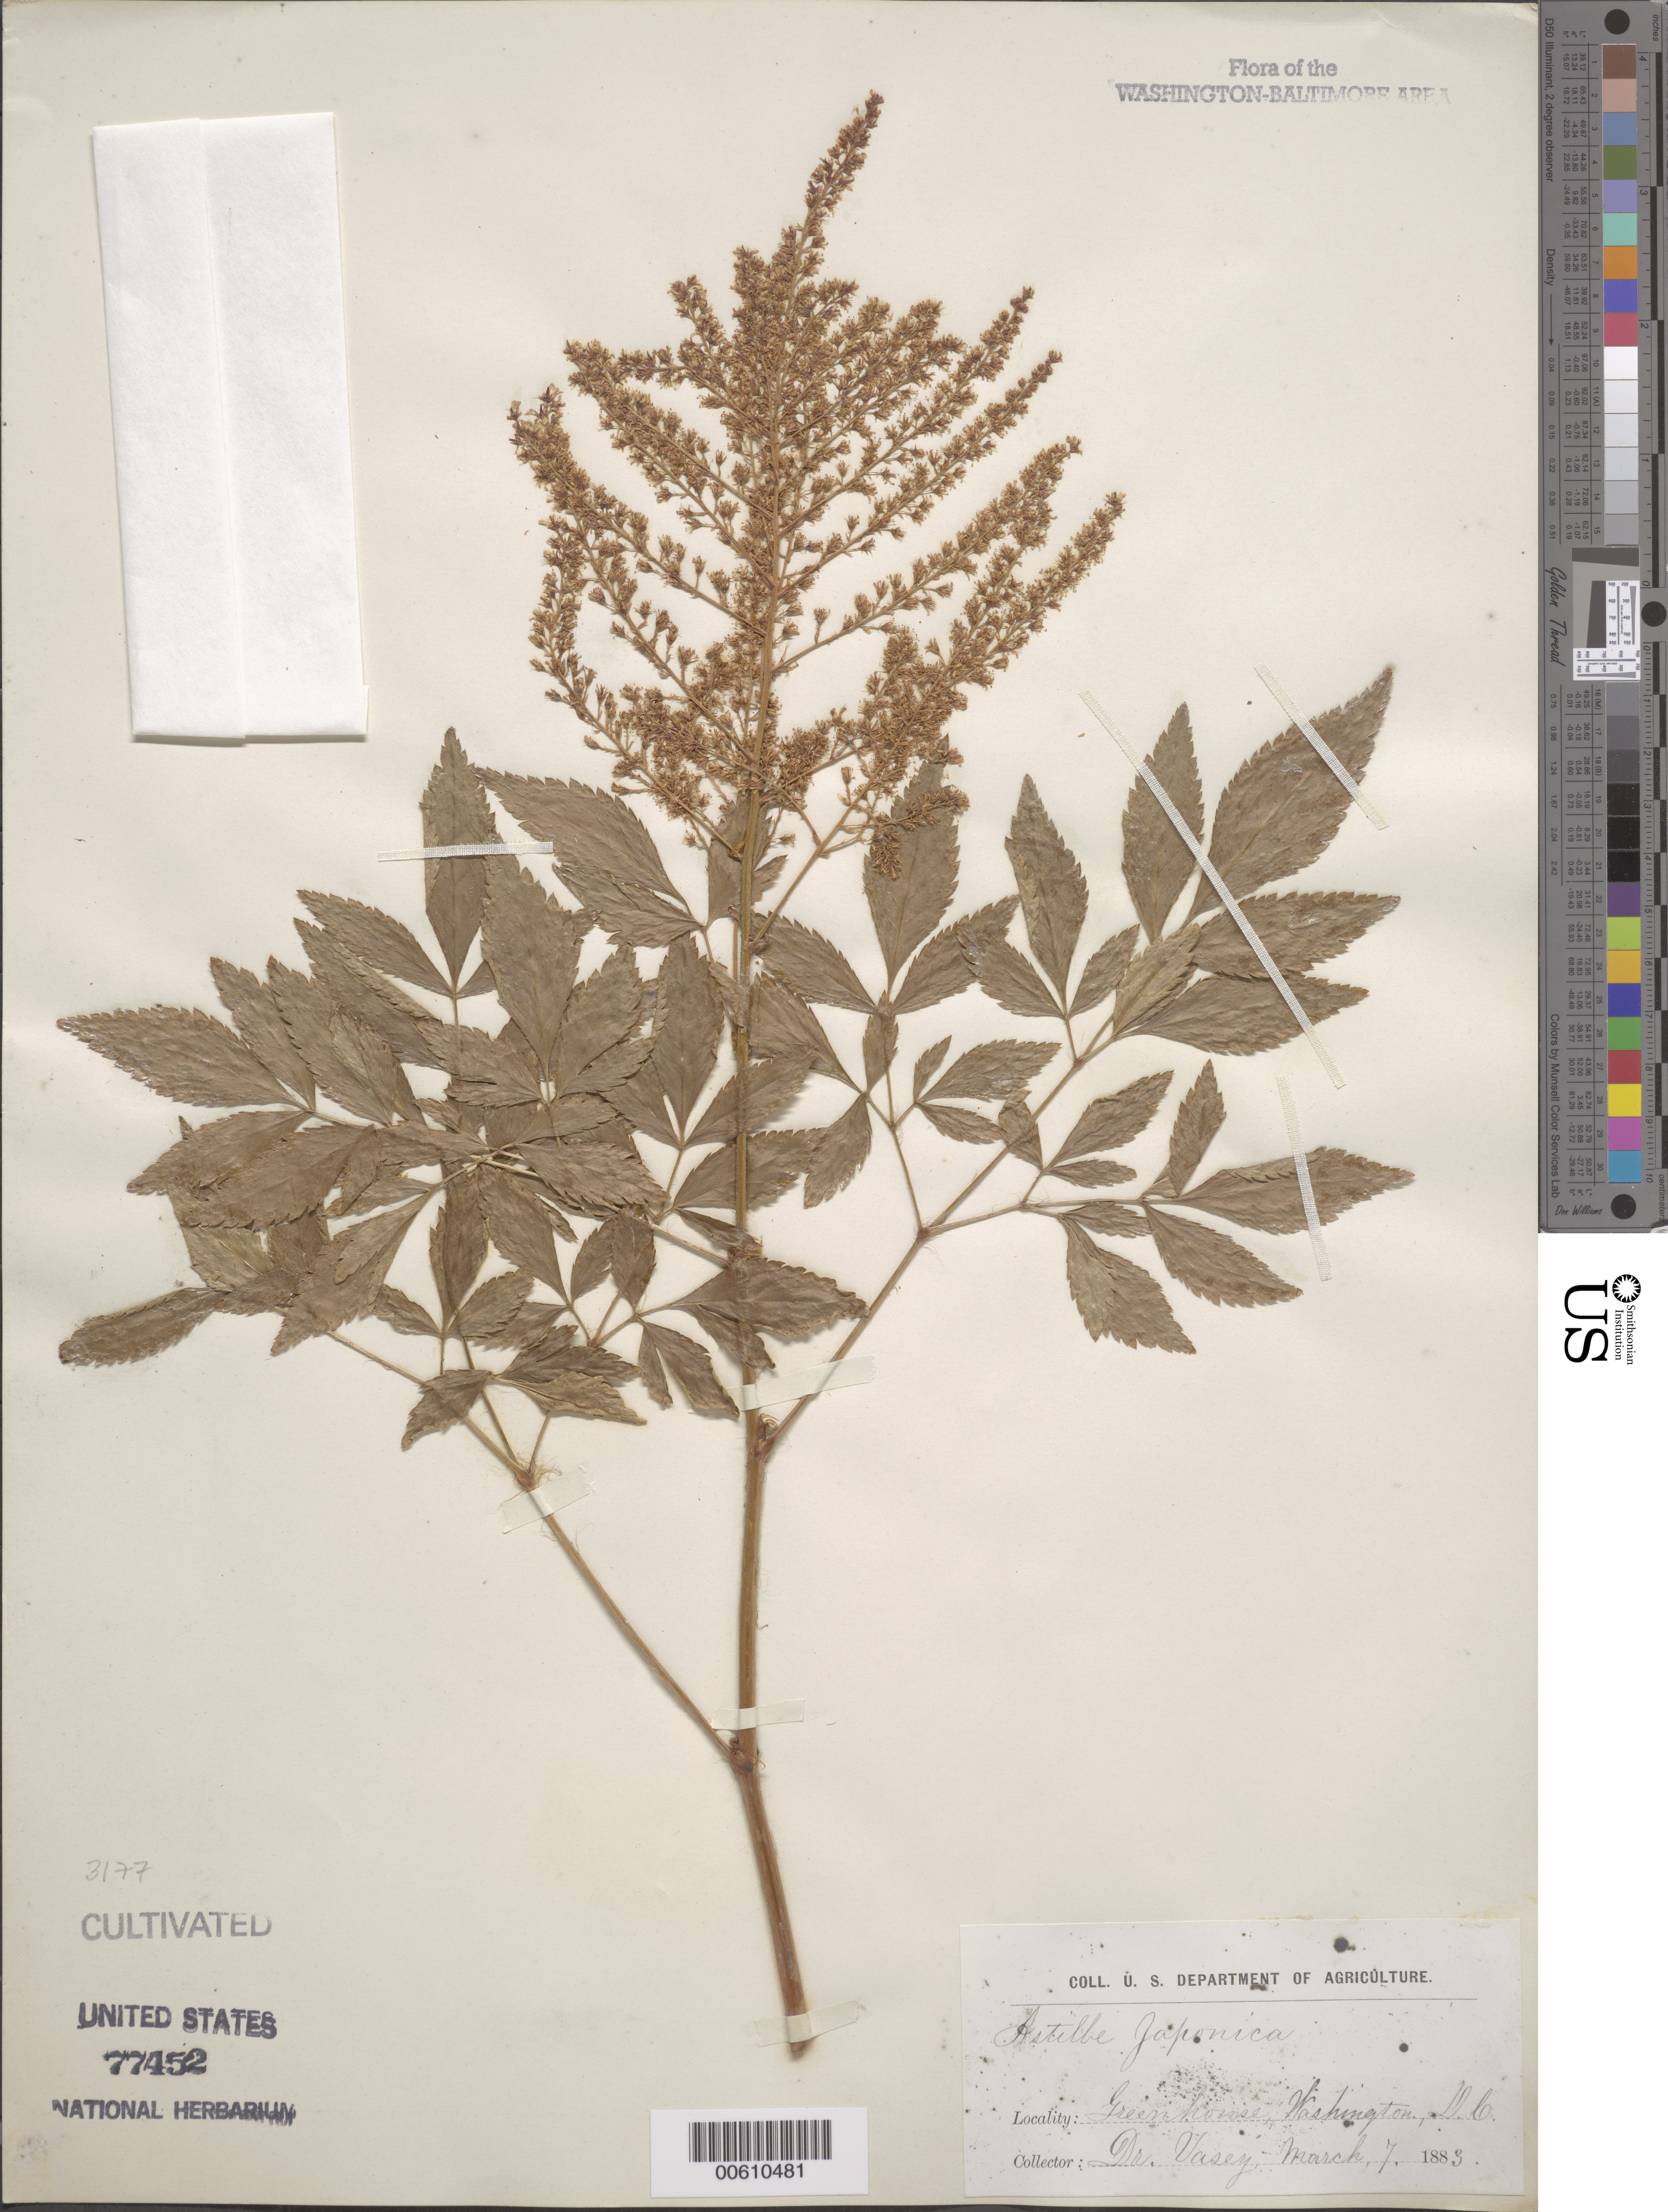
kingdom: Plantae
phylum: Tracheophyta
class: Magnoliopsida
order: Saxifragales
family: Saxifragaceae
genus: Astilbe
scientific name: Astilbe japonica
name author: (C. Morren & Decne.) A. Gray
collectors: G. Vasey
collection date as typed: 07 Mar 1883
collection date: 1883-03-07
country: United States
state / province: District of Columbia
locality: Washington DC area, Greenhouse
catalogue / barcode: US 77452